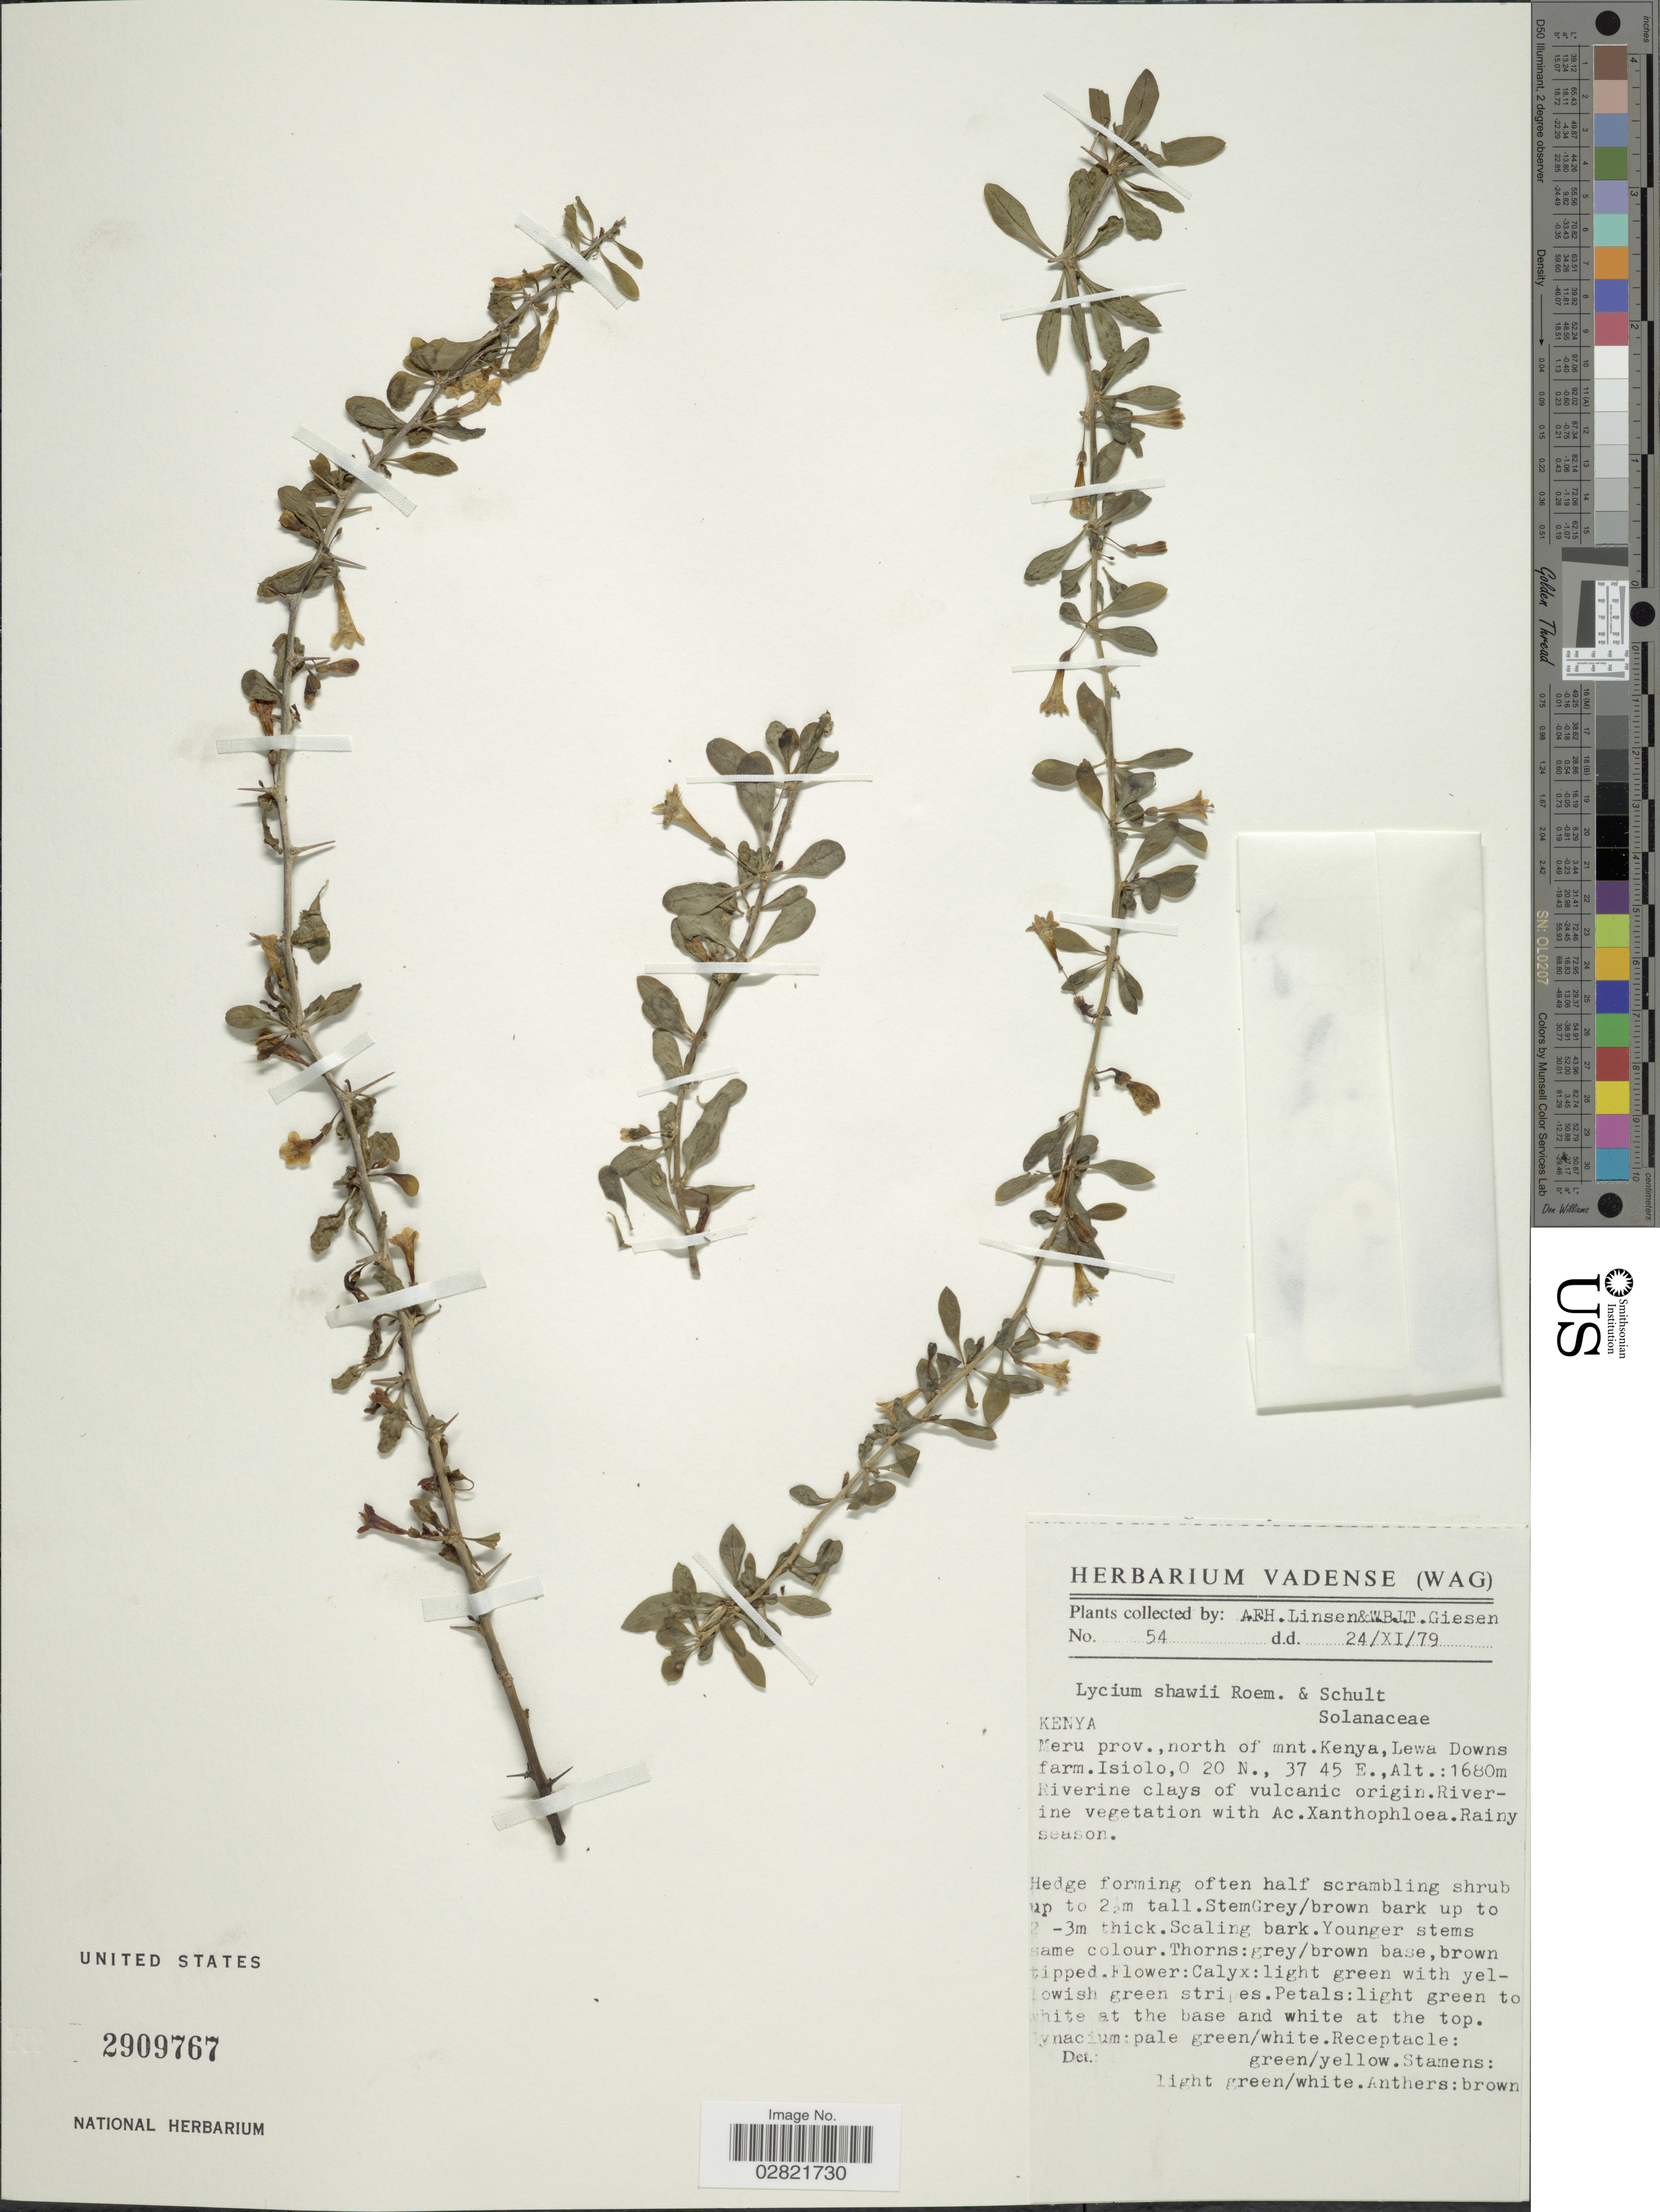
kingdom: Plantae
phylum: Tracheophyta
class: Magnoliopsida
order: Solanales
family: Solanaceae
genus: Lycium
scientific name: Lycium shawii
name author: Roem. & Schult.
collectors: A. Linsen & W. Giesen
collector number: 54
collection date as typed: Transcribed d/m/y: 24/11/79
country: Kenya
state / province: Meru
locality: North of mnt. Kenya, Lewa Downs farm. Isiolo.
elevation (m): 1680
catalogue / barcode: US 2909767